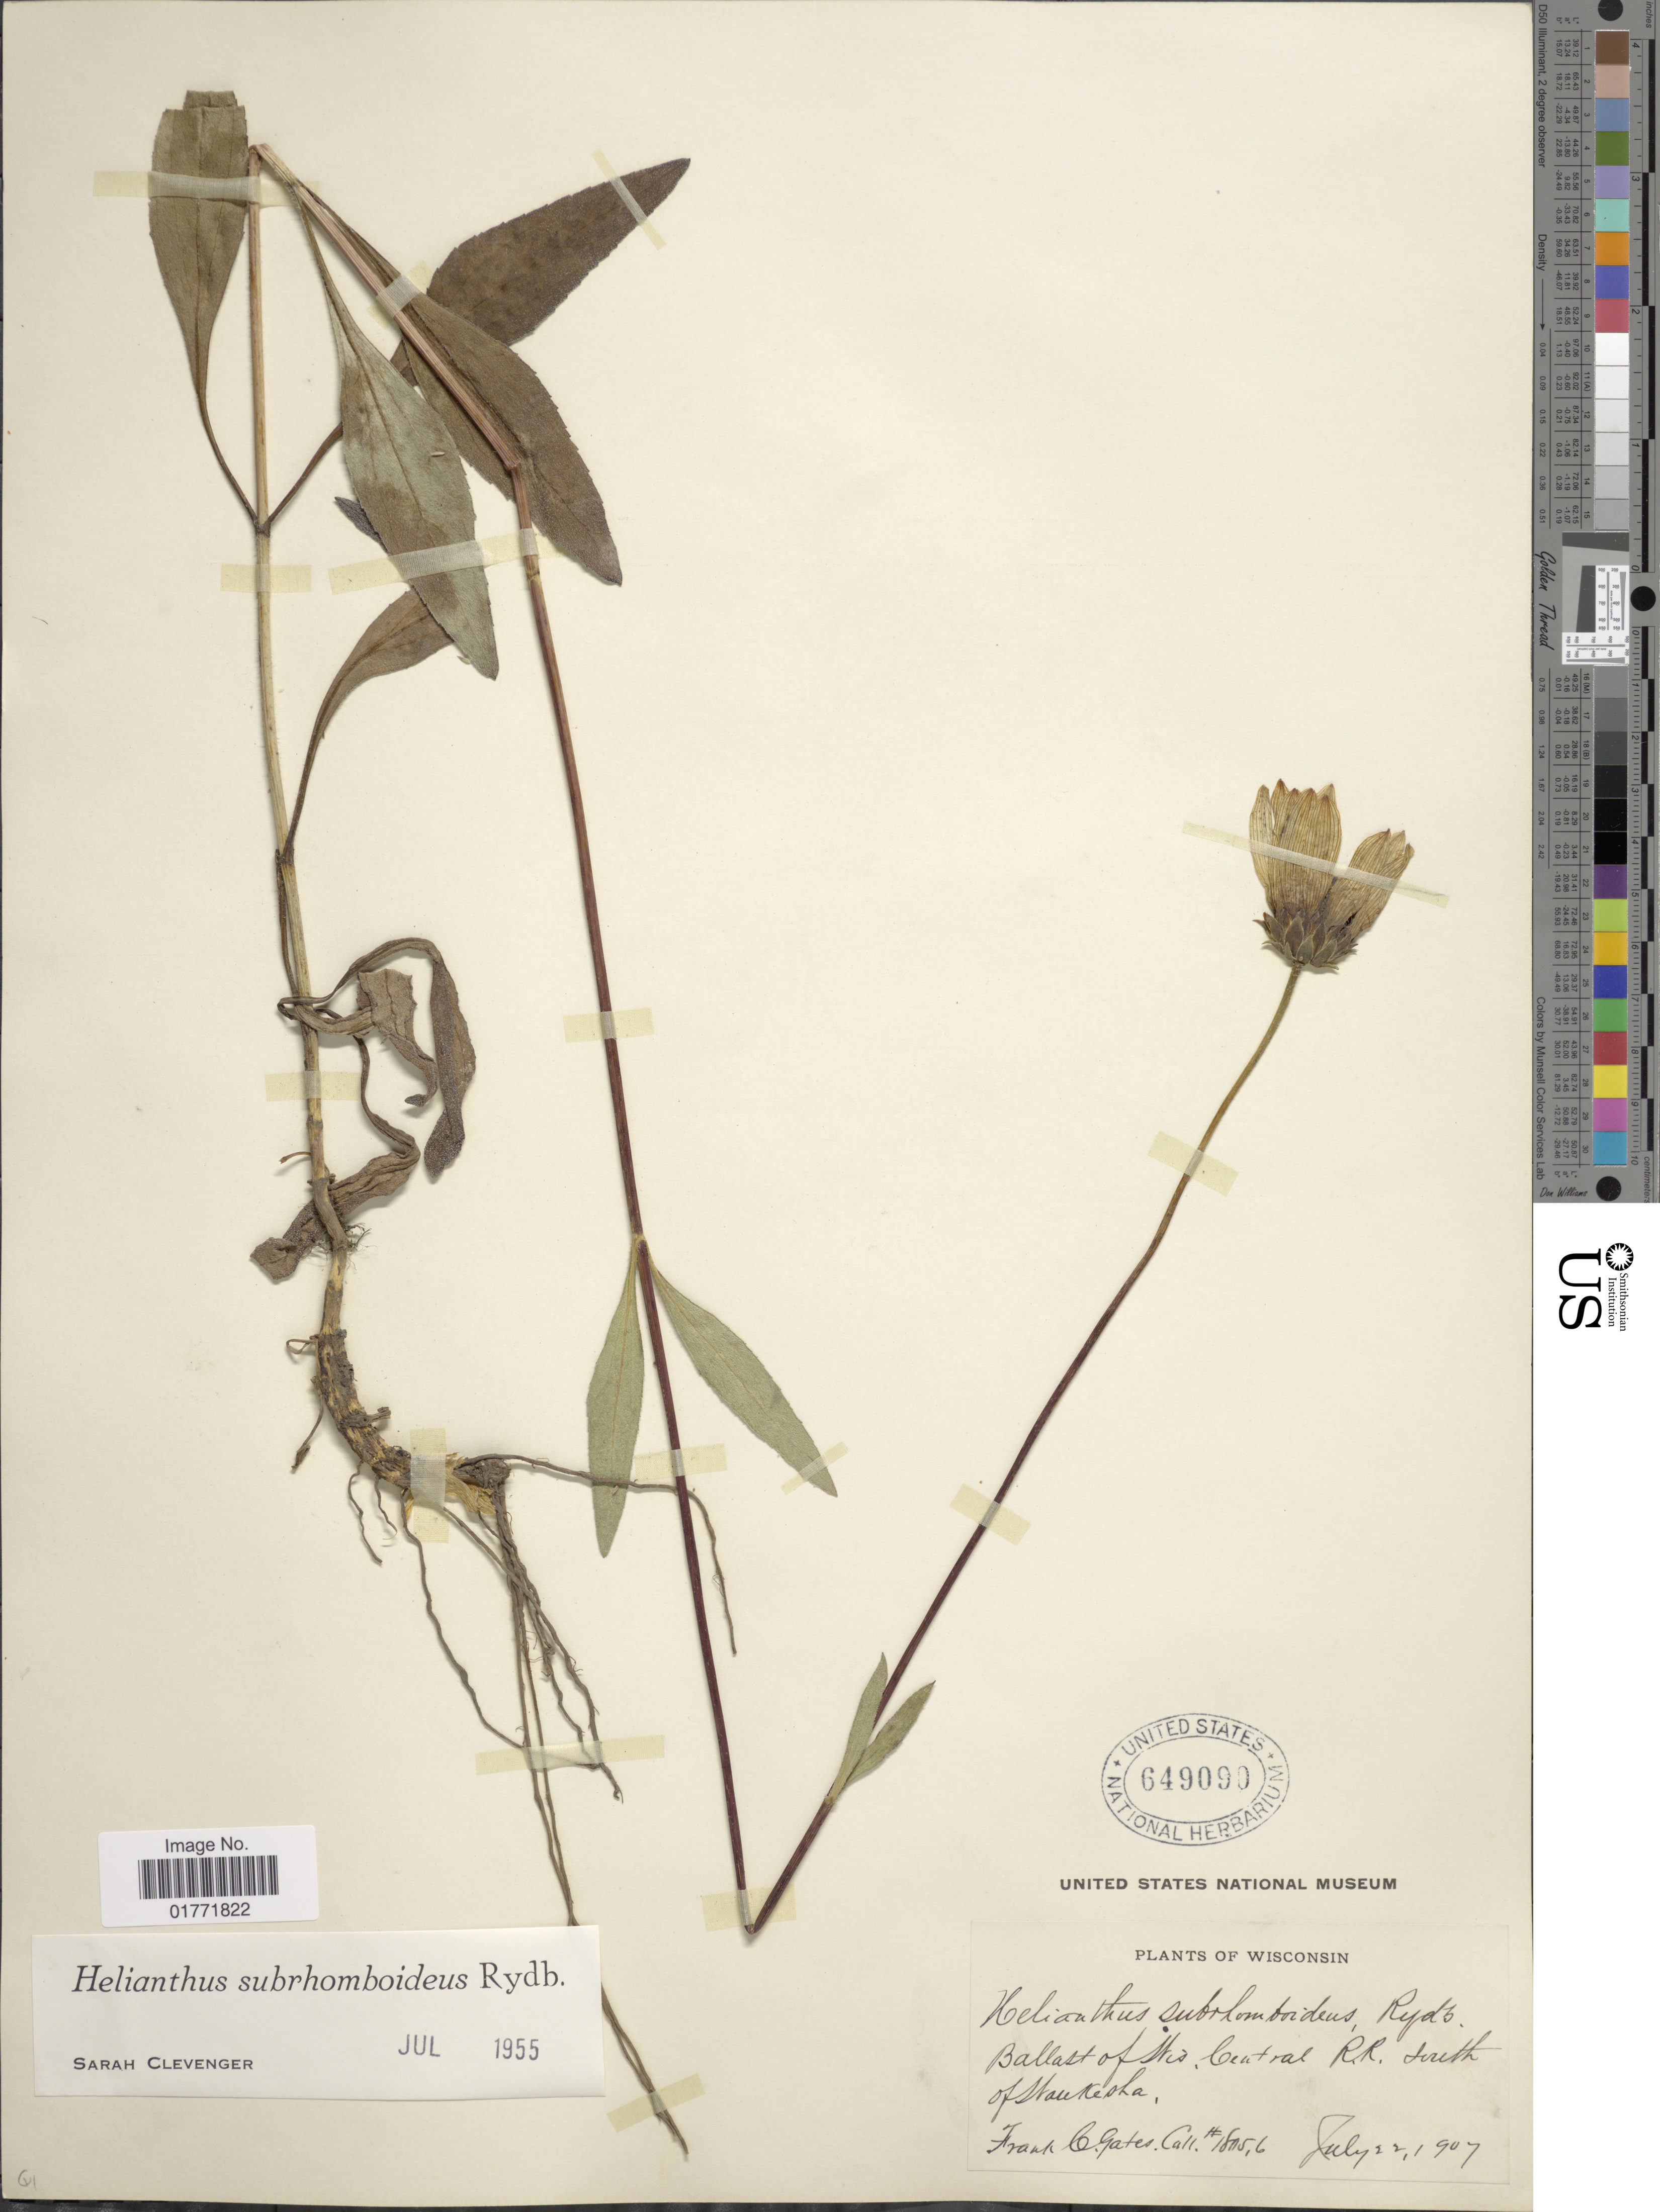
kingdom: Plantae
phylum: Tracheophyta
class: Magnoliopsida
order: Asterales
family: Asteraceae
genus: Helianthus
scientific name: Helianthus subrhomboideus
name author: Rydb.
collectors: F. C. Gates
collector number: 18056*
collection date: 1907-07-22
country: United States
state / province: Wisconsin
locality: Ballast of Wis. Central R.R. South of Waukesha.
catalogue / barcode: US 649090